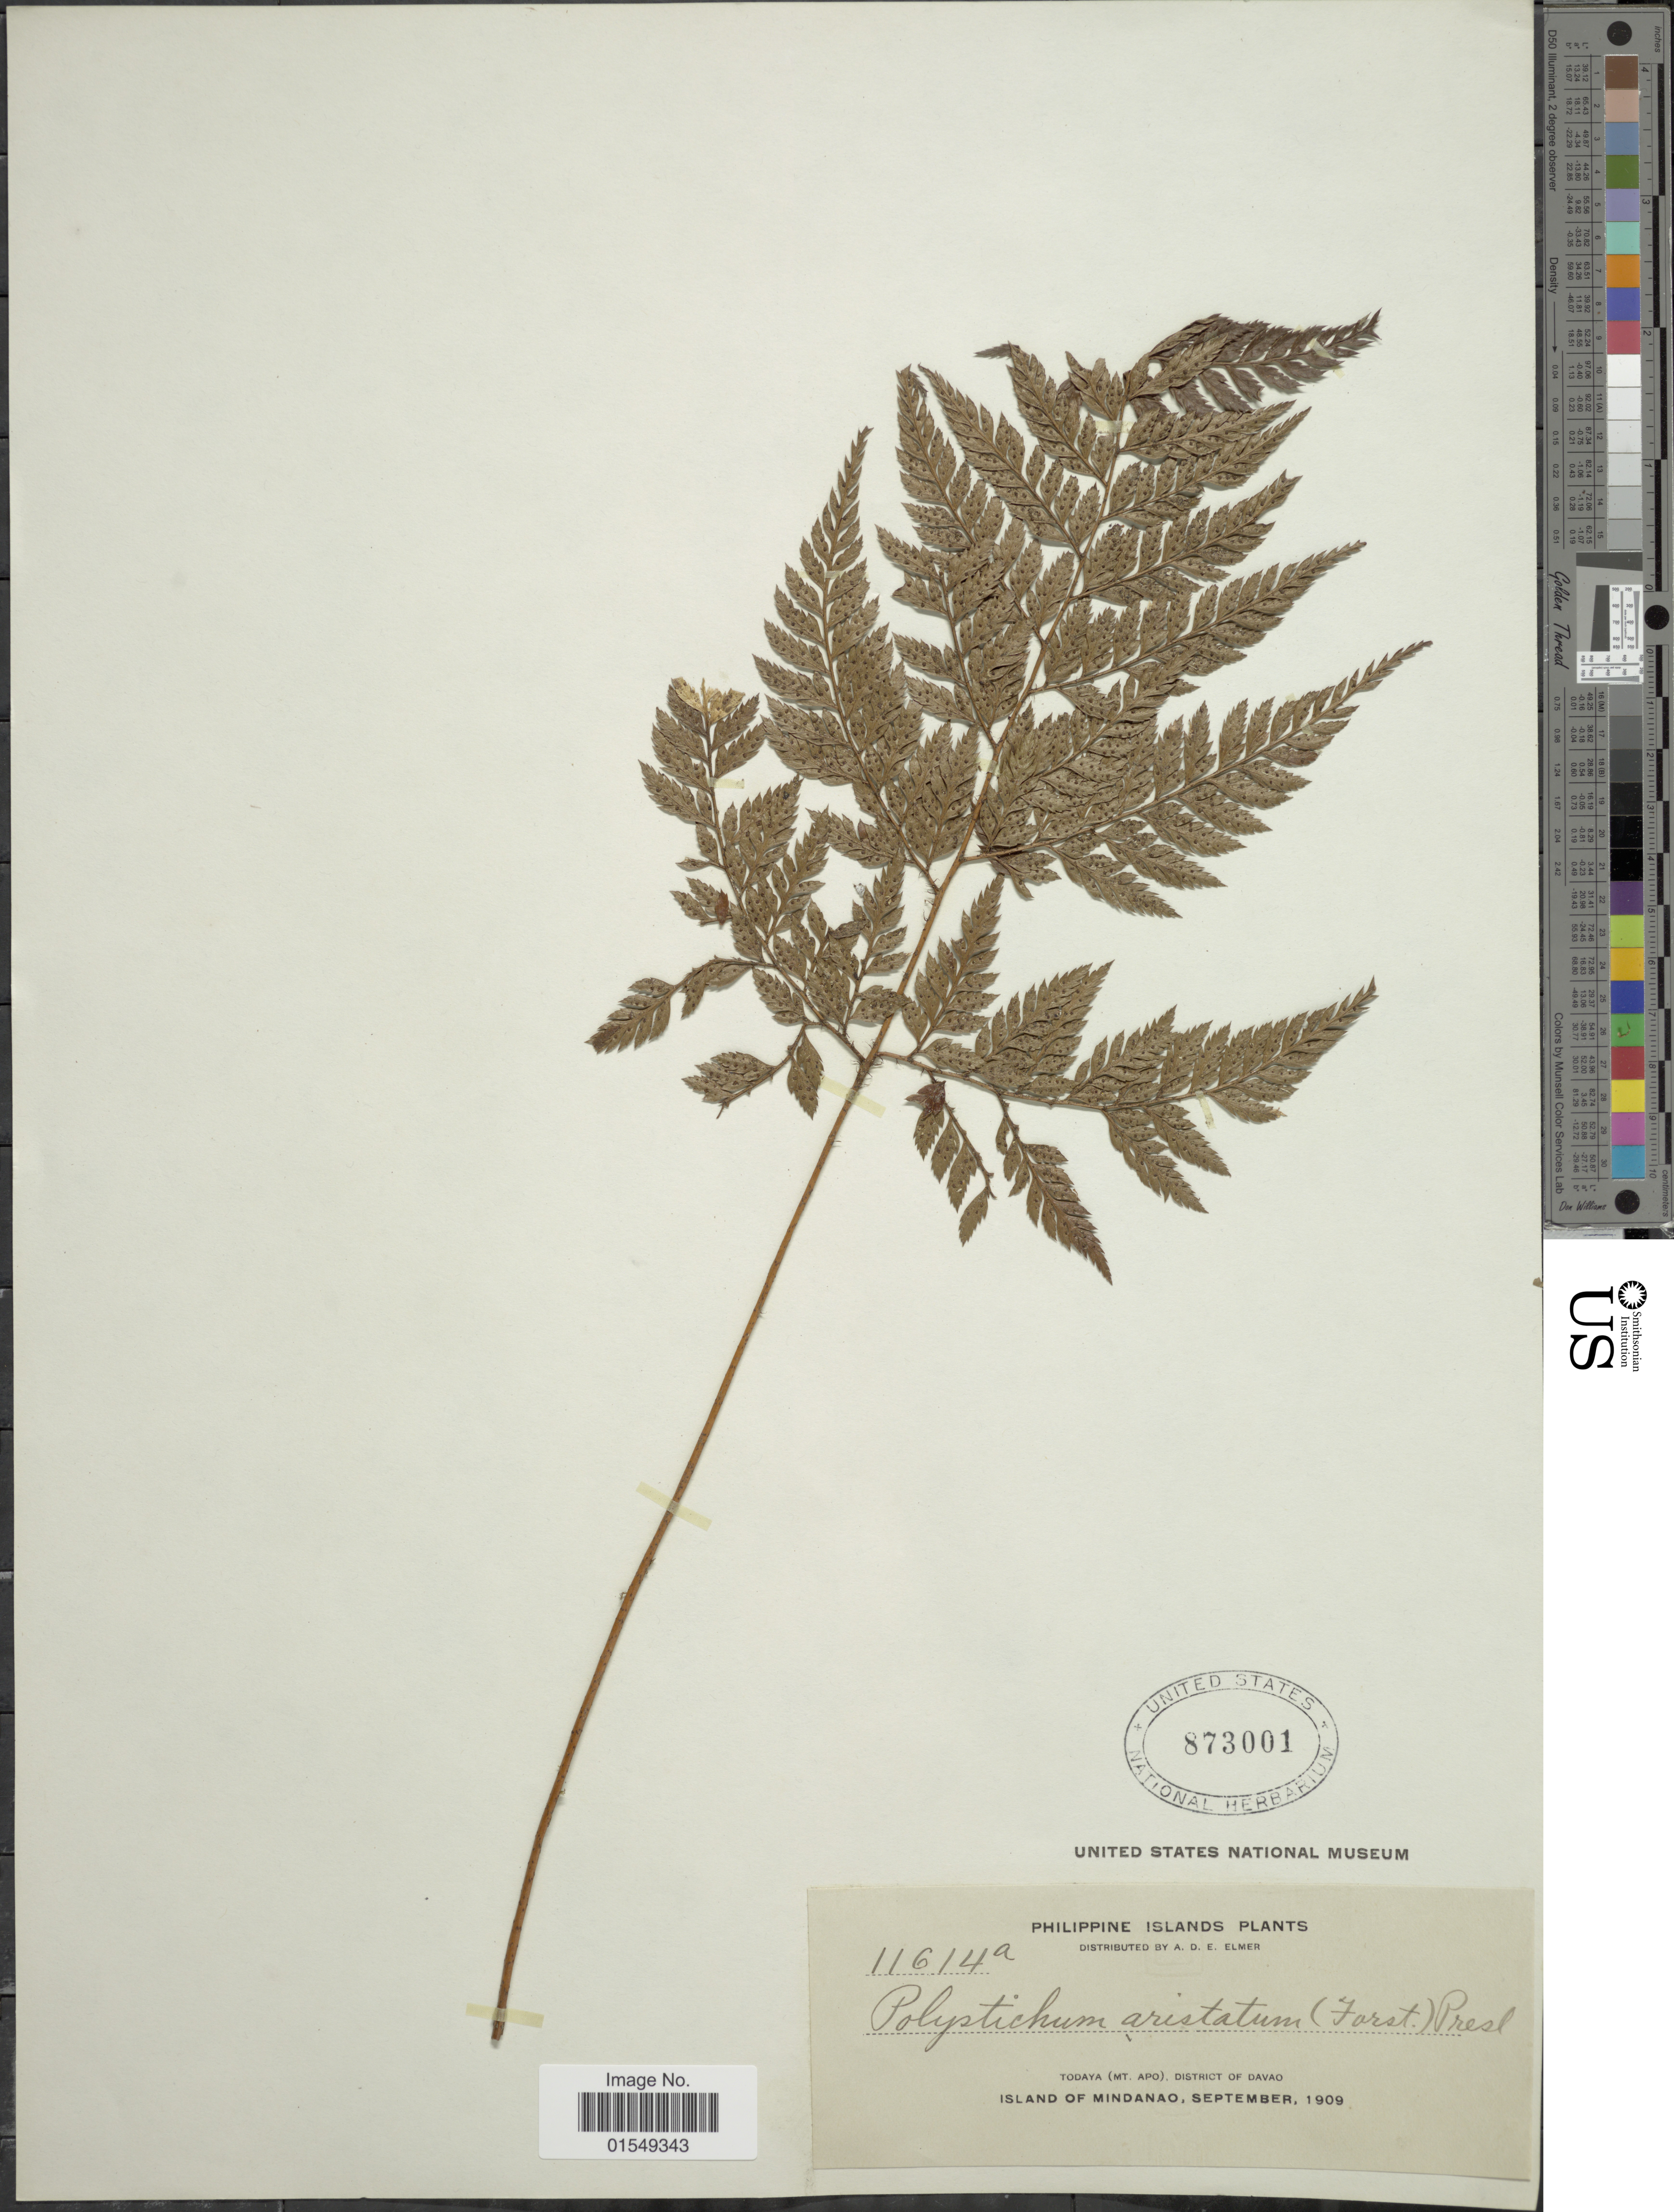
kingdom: Plantae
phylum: Tracheophyta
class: Polypodiopsida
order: Polypodiales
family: Dryopteridaceae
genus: Arachniodes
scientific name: Arachniodes aristata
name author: (G. Forst.) Tindale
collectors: A. D. E. Elmer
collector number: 11614a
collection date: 1909-09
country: Philippines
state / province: Davao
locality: Philippine Islands, Todaya (Mt. Apo), District Davao, Island of Mindanao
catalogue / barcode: US 873001